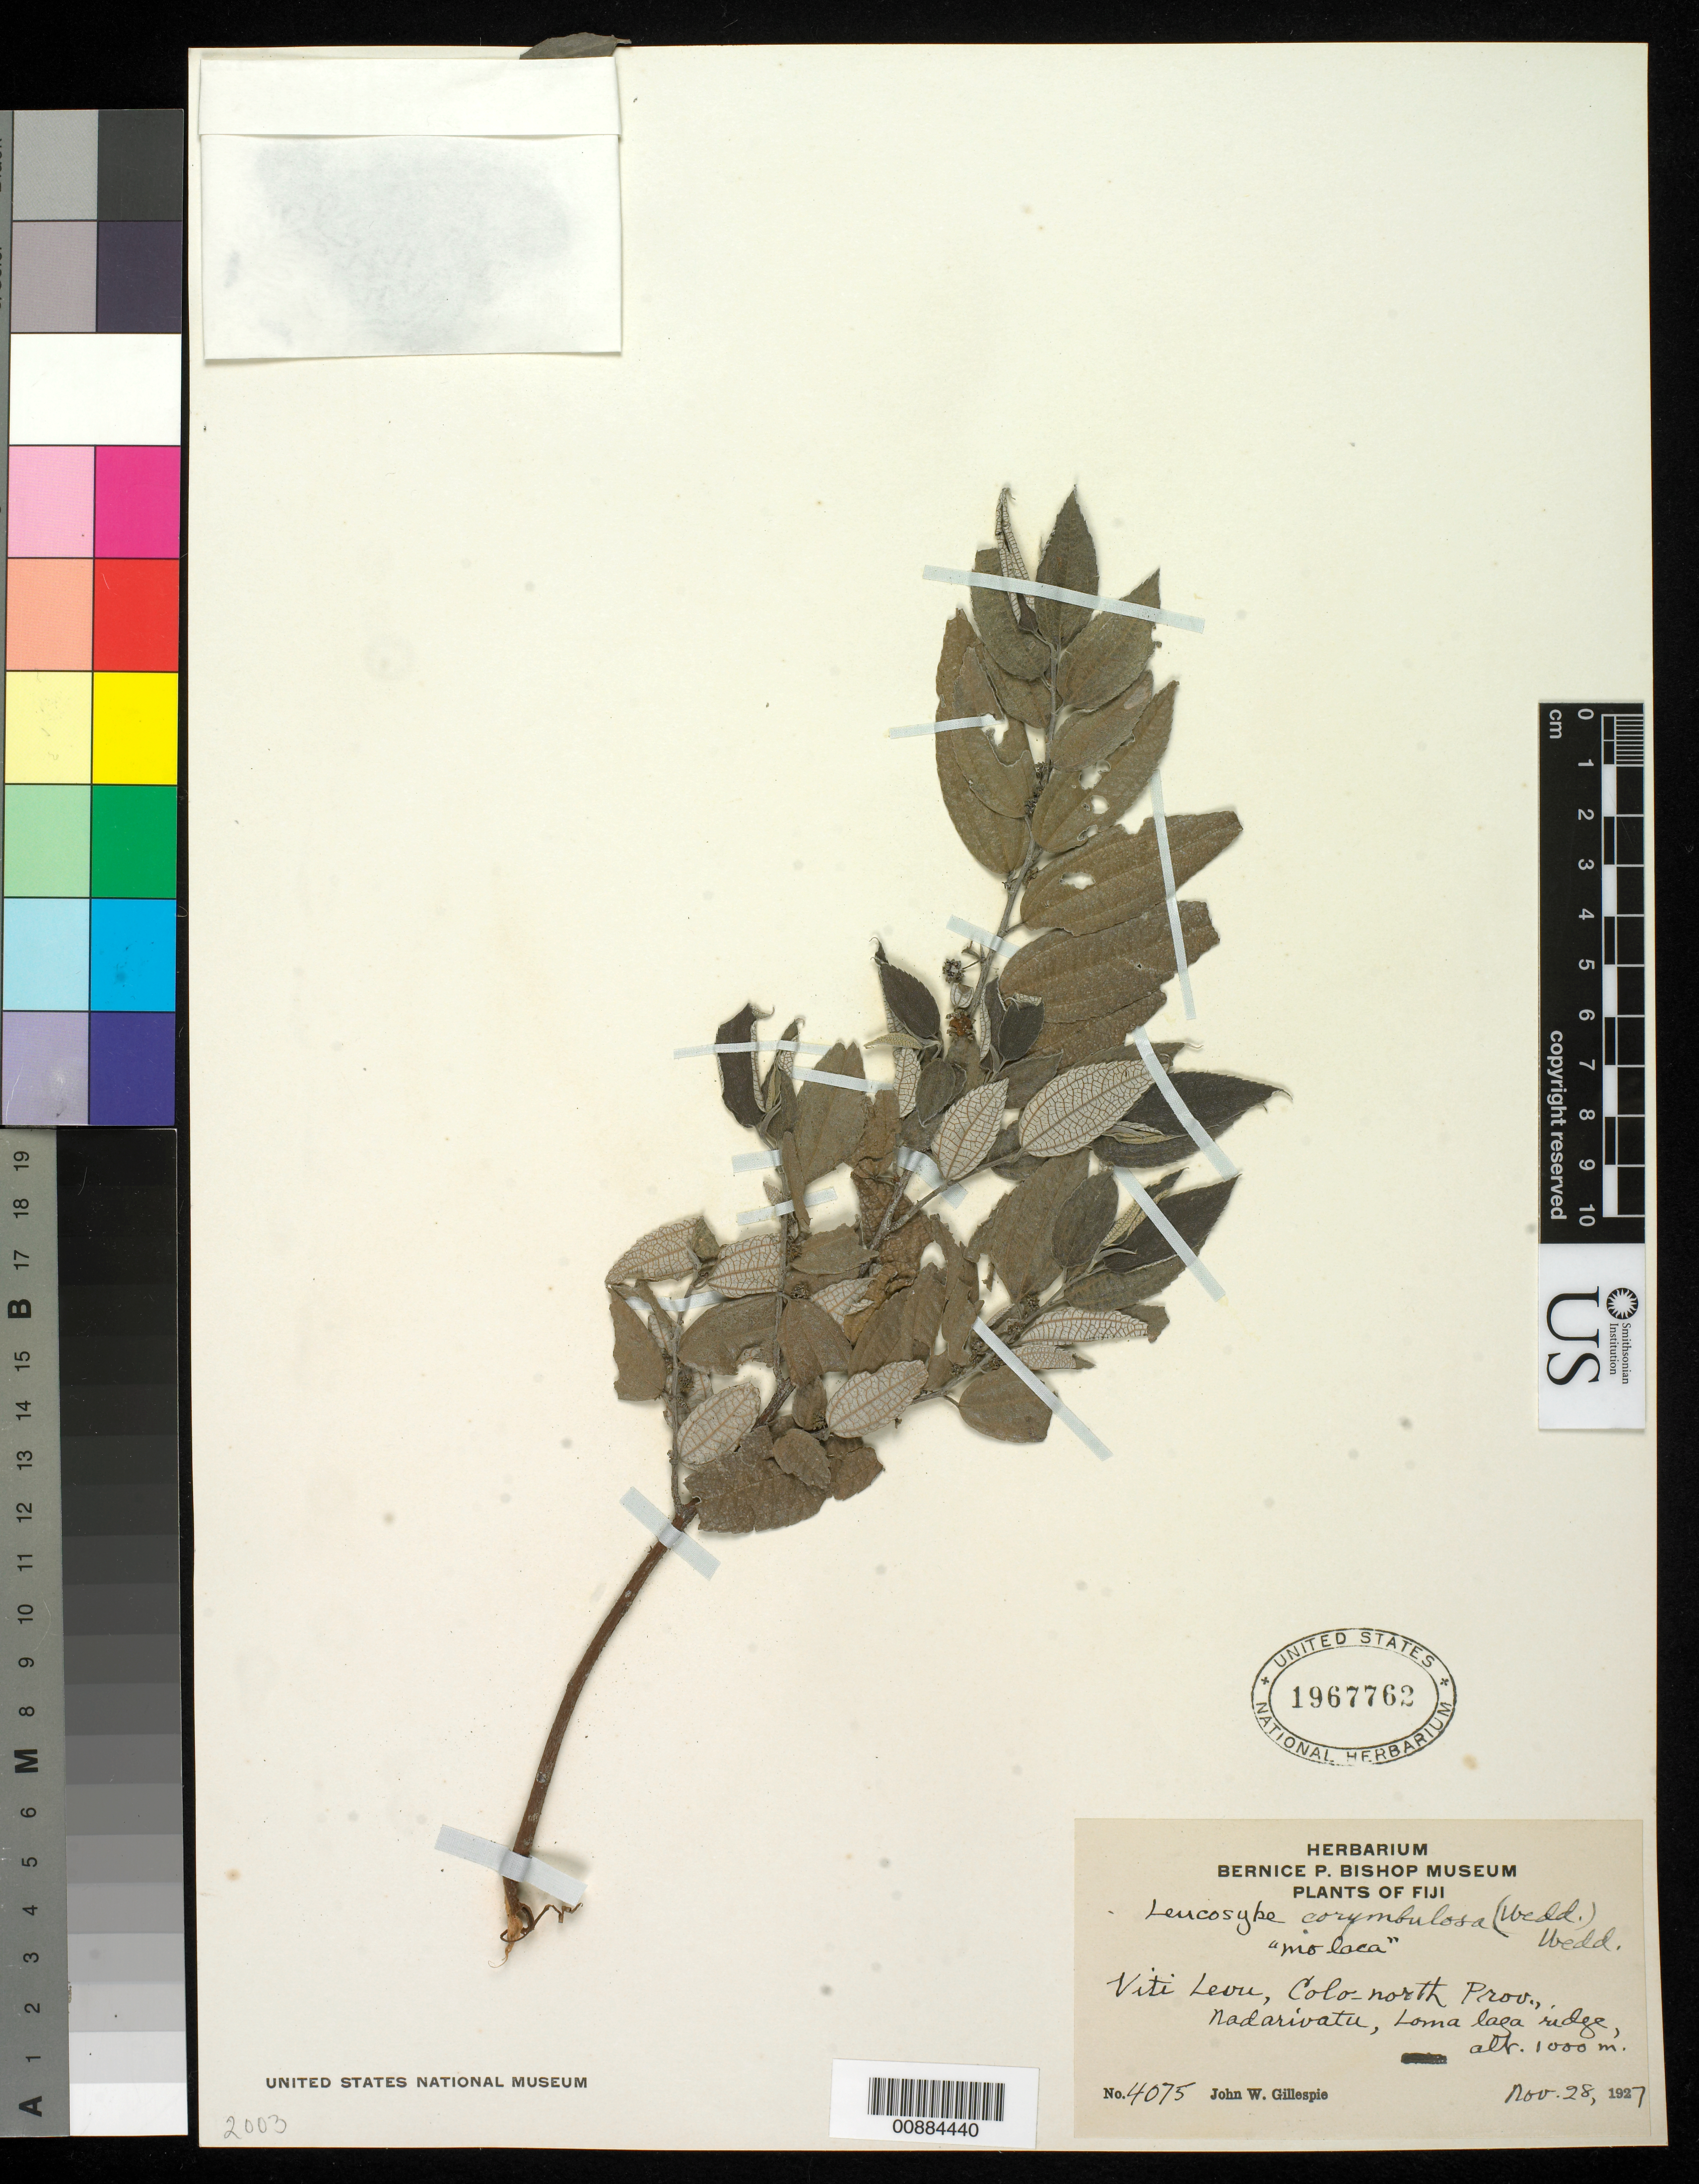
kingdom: Plantae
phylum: Tracheophyta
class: Magnoliopsida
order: Rosales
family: Urticaceae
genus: Leucosyke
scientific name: Leucosyke corymbulosa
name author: (Wedd.) Wedd.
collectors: J. W. Gillespie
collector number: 4075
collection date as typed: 28 Nov 1927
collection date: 1927-11-28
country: Fiji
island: Viti Levu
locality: Colo-North Province, Nadarivatu, Loma Laga ridge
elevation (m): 1000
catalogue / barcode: US 1967762